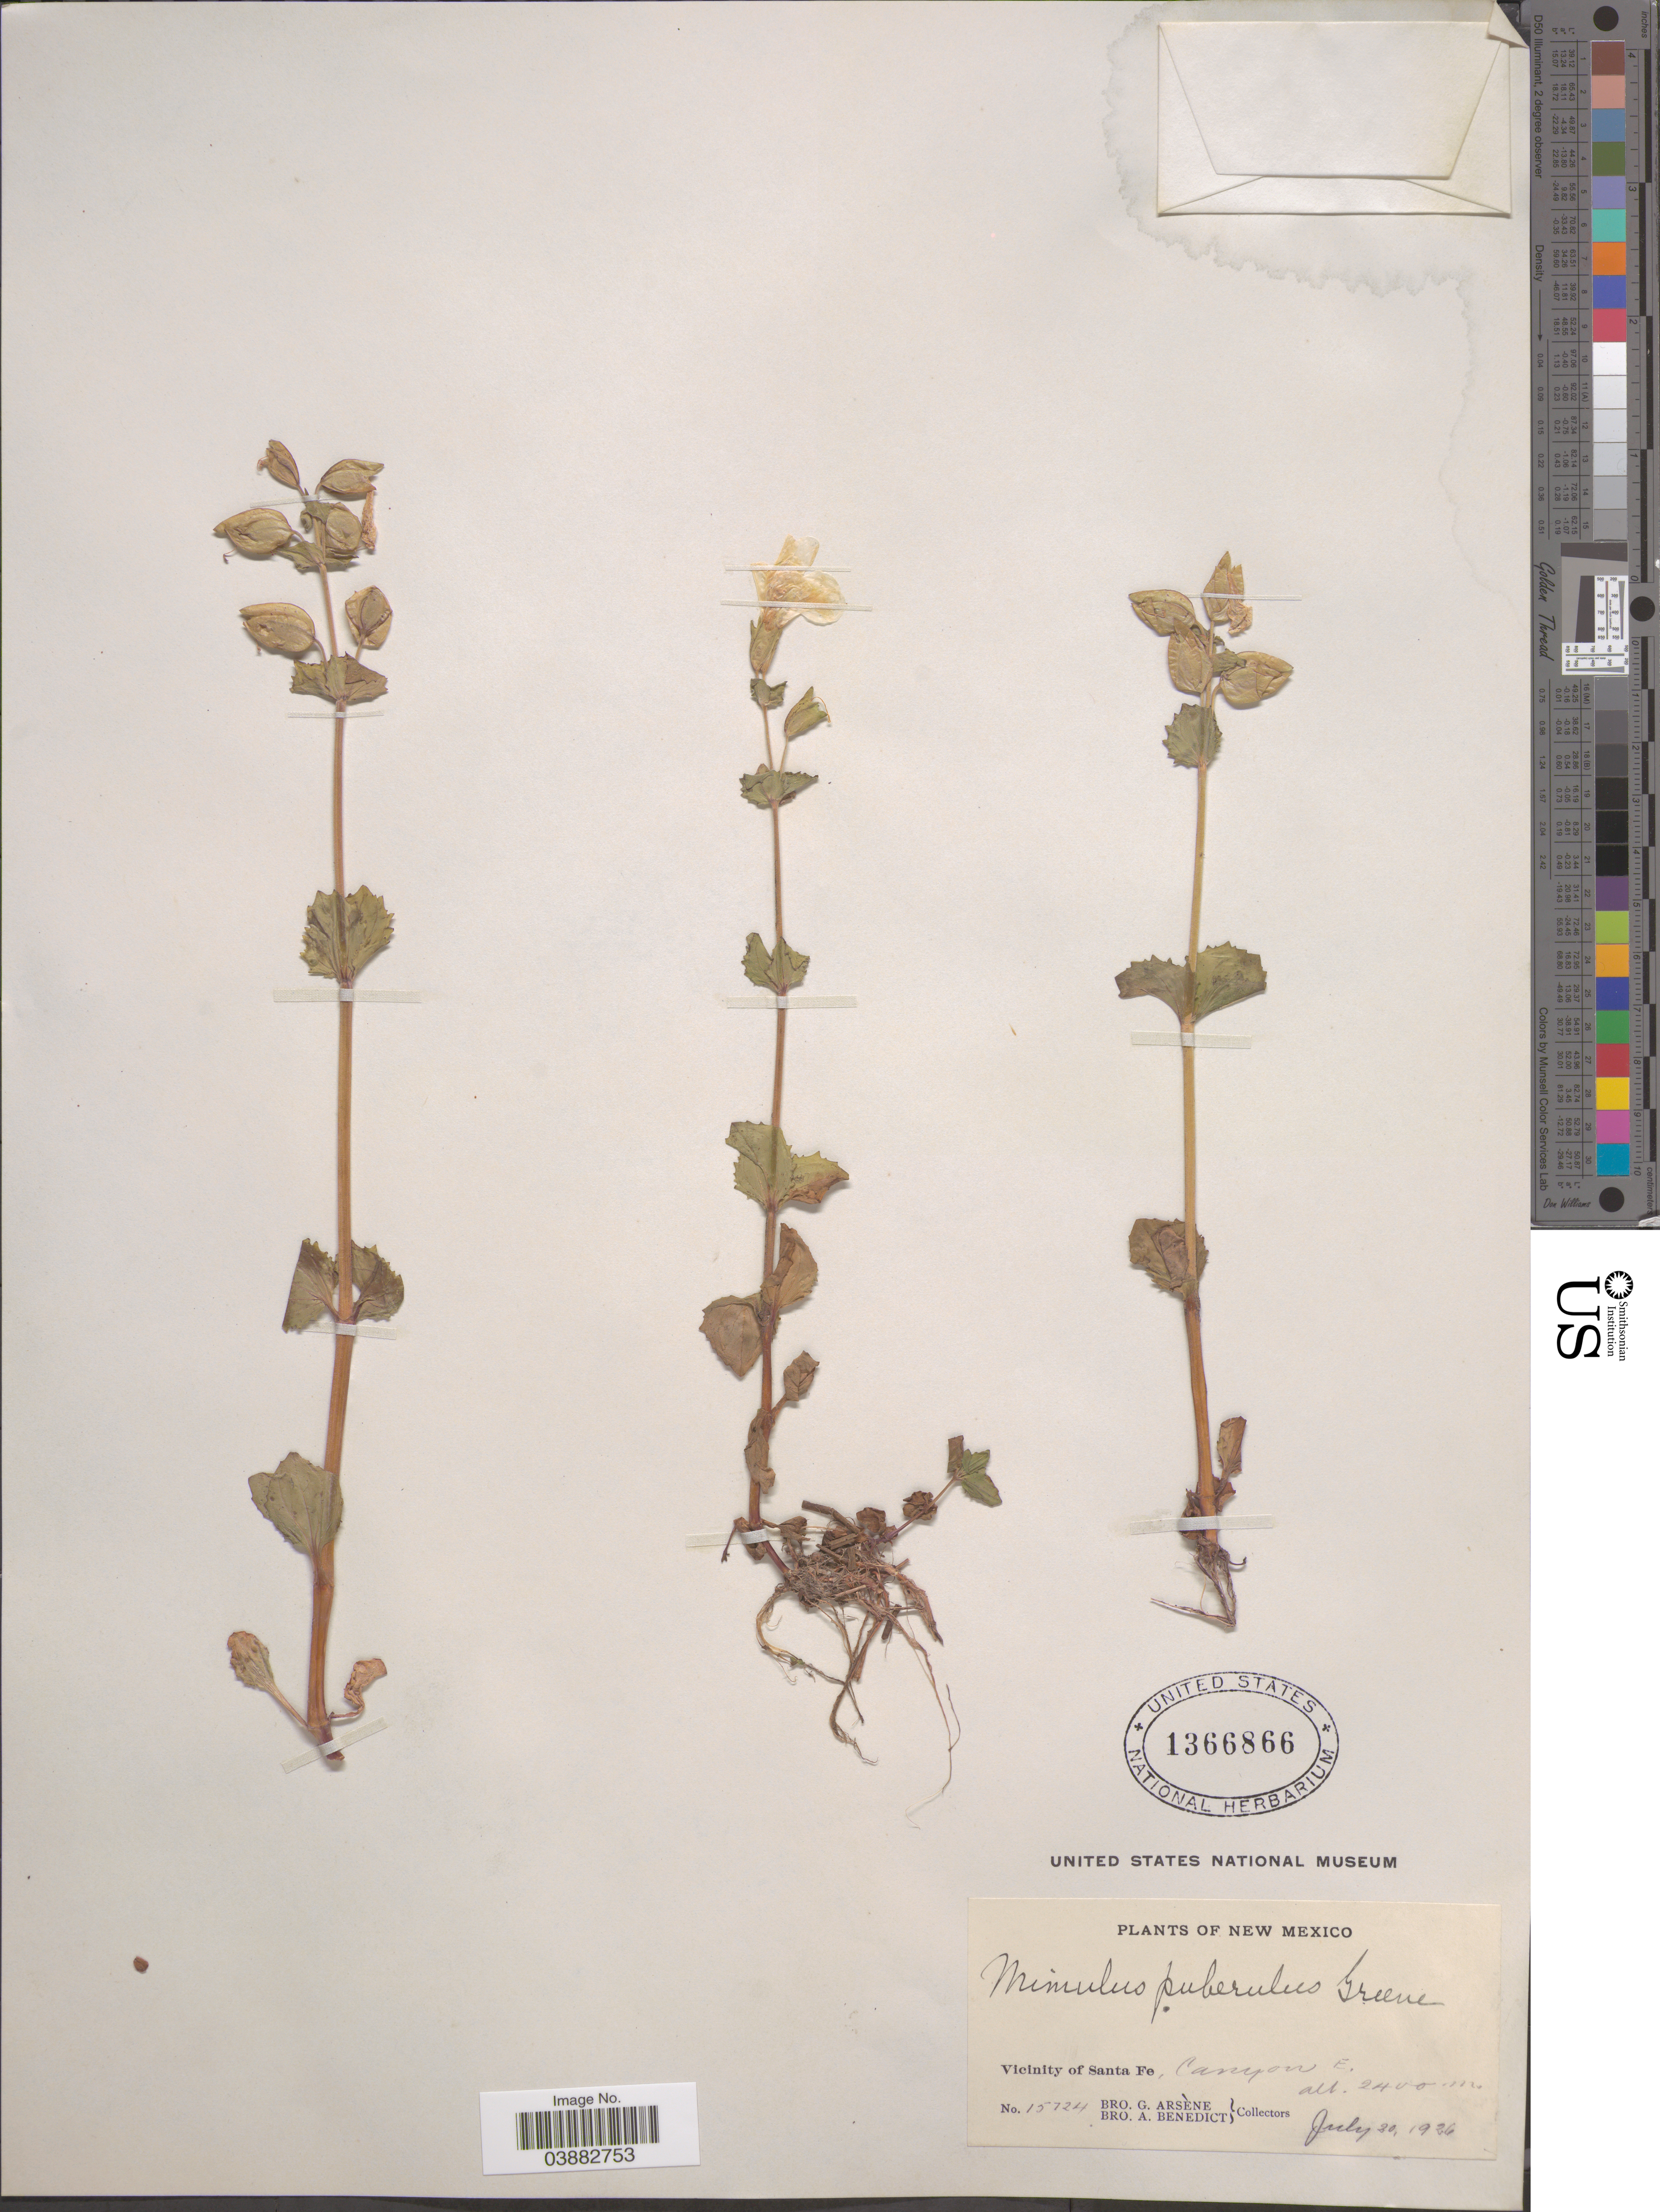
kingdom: Plantae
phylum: Tracheophyta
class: Magnoliopsida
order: Lamiales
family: Phrymaceae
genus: Mimulus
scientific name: Mimulus puberulus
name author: Gand.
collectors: Bro. G. Arsène & Bro. A. Benedict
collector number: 15724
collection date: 1926-07-30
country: United States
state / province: New Mexico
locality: Vicinity of Santa Fe, Canyon E.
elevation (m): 2400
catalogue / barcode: US 1366866